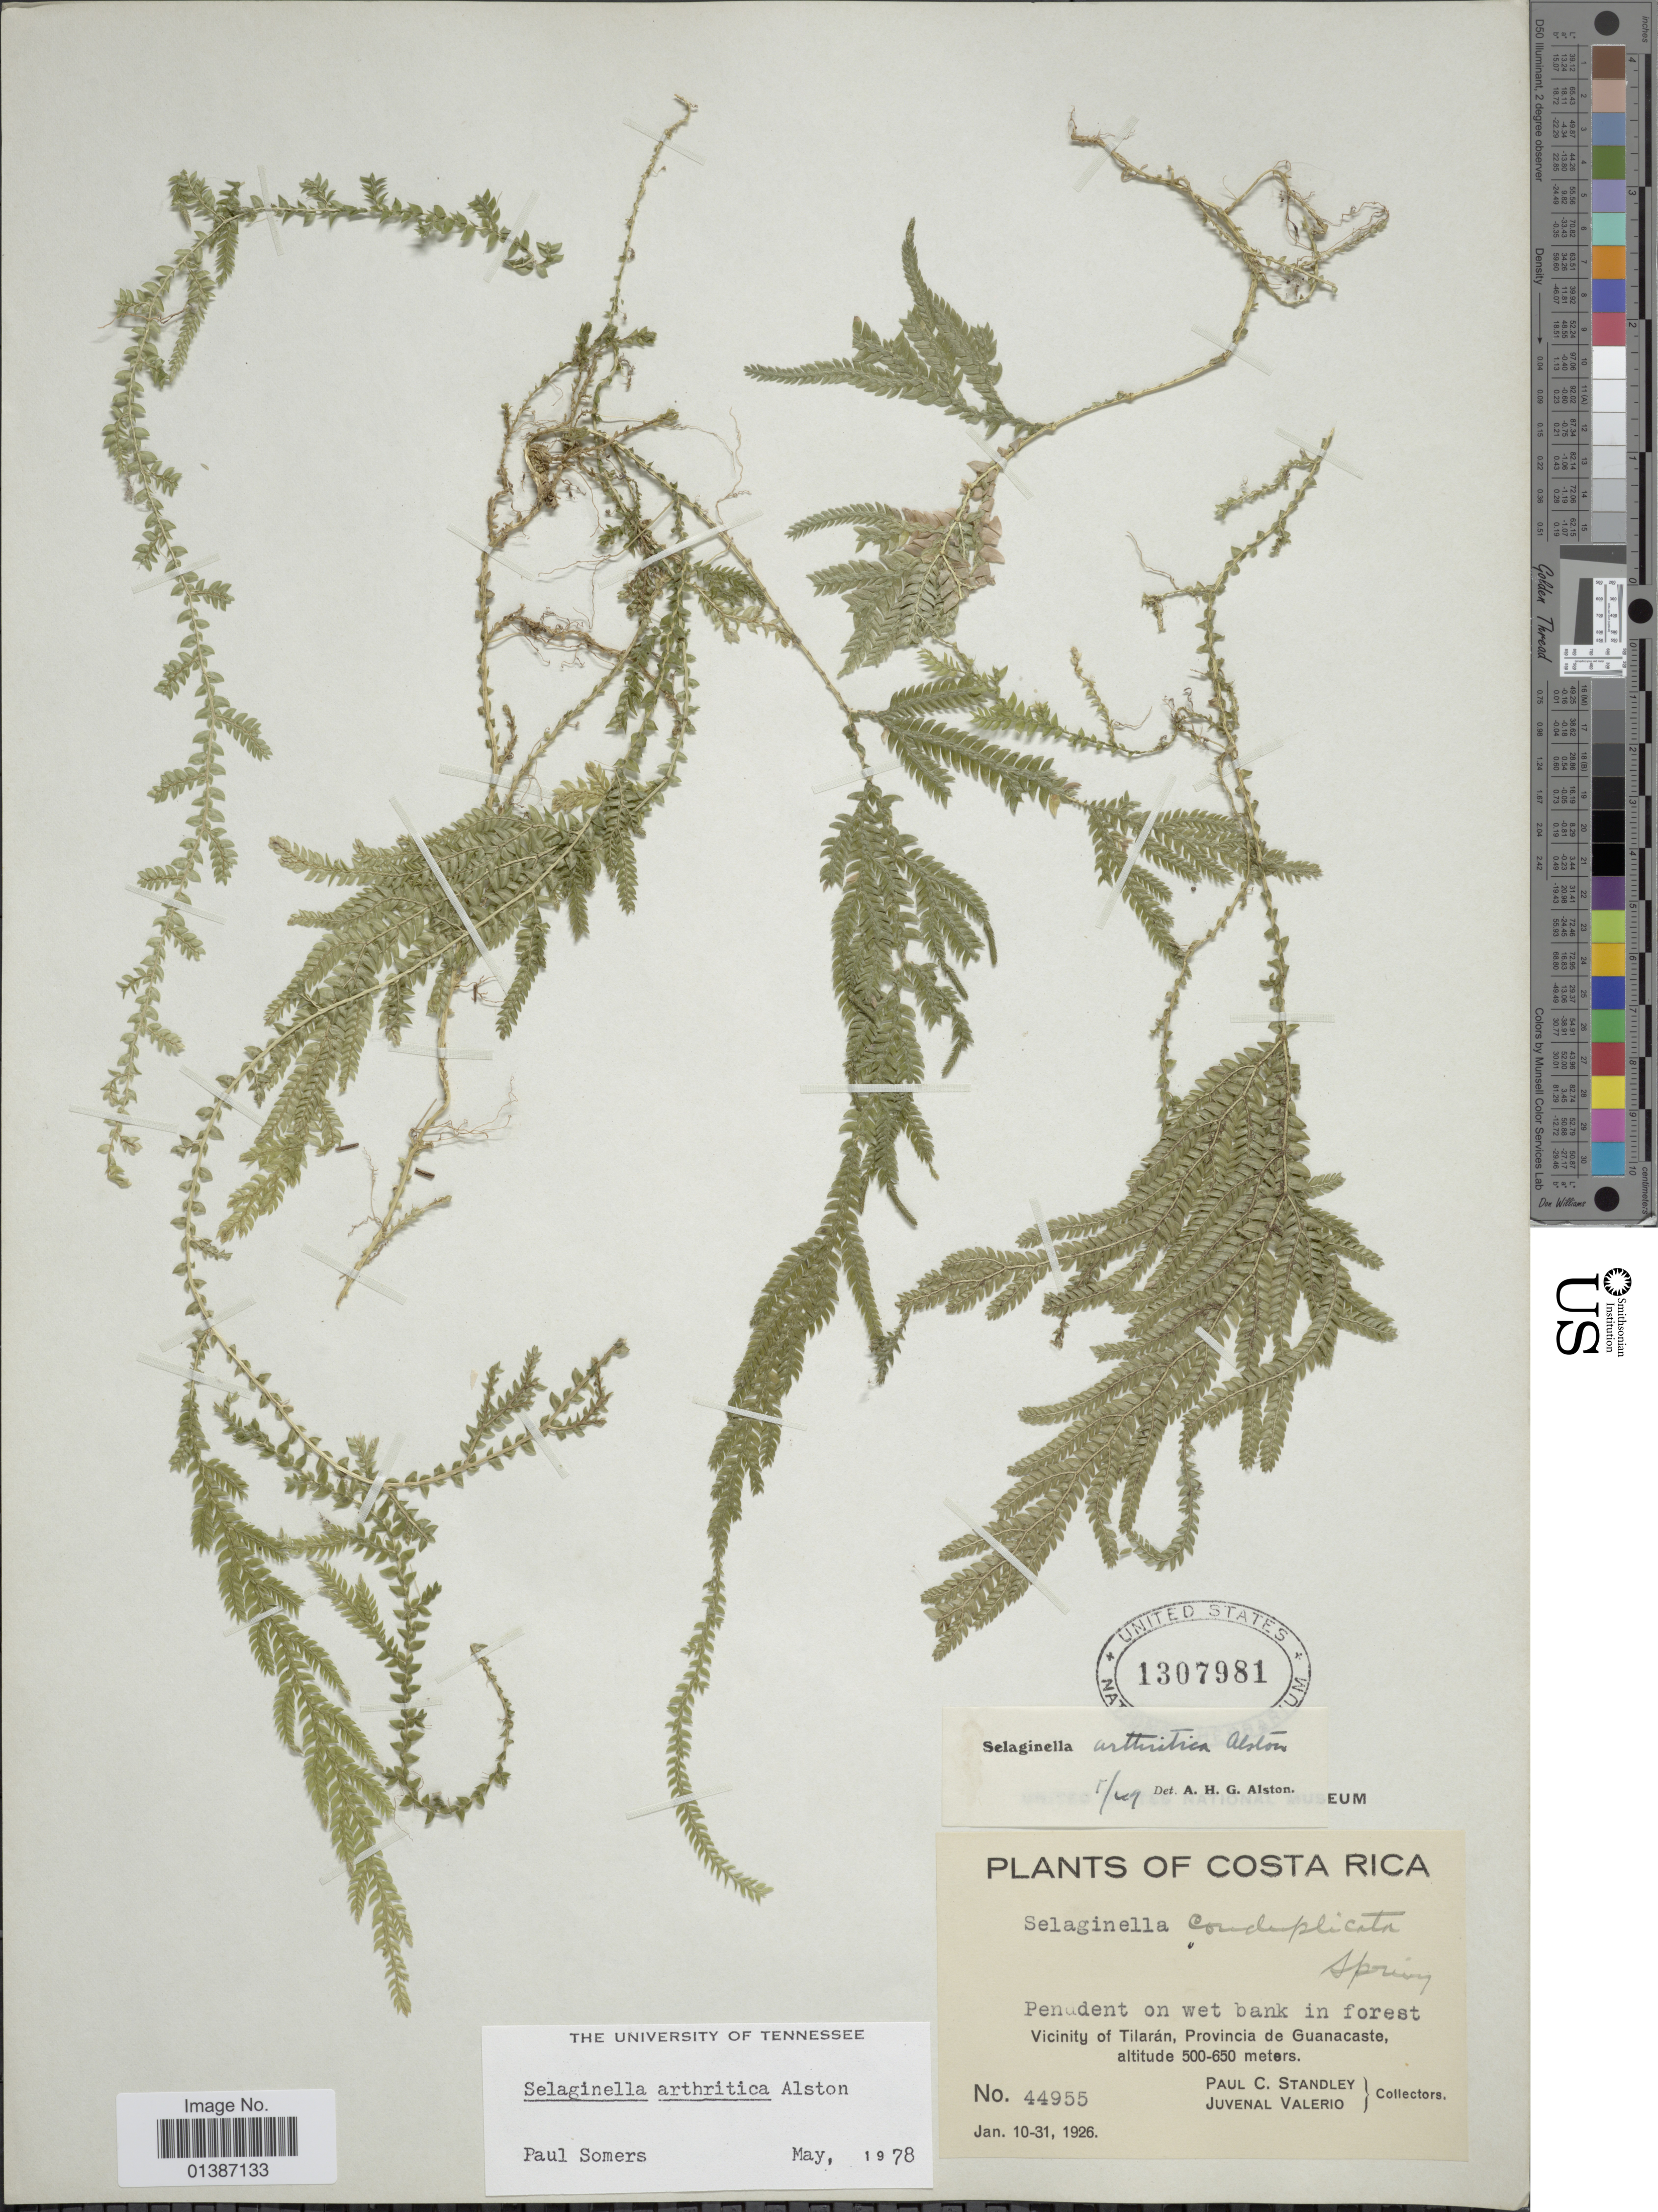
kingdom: Plantae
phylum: Tracheophyta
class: Lycopodiopsida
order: Selaginellales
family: Selaginellaceae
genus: Selaginella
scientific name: Selaginella arthritica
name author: Alston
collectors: P. C. Standley & J. Valerio R.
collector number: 44955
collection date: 1926-01-10/1926-01-31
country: Costa Rica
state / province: Guanacaste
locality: Vicinity of Tilarán, Provincia de Guanacaste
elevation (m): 500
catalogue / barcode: US 1307981